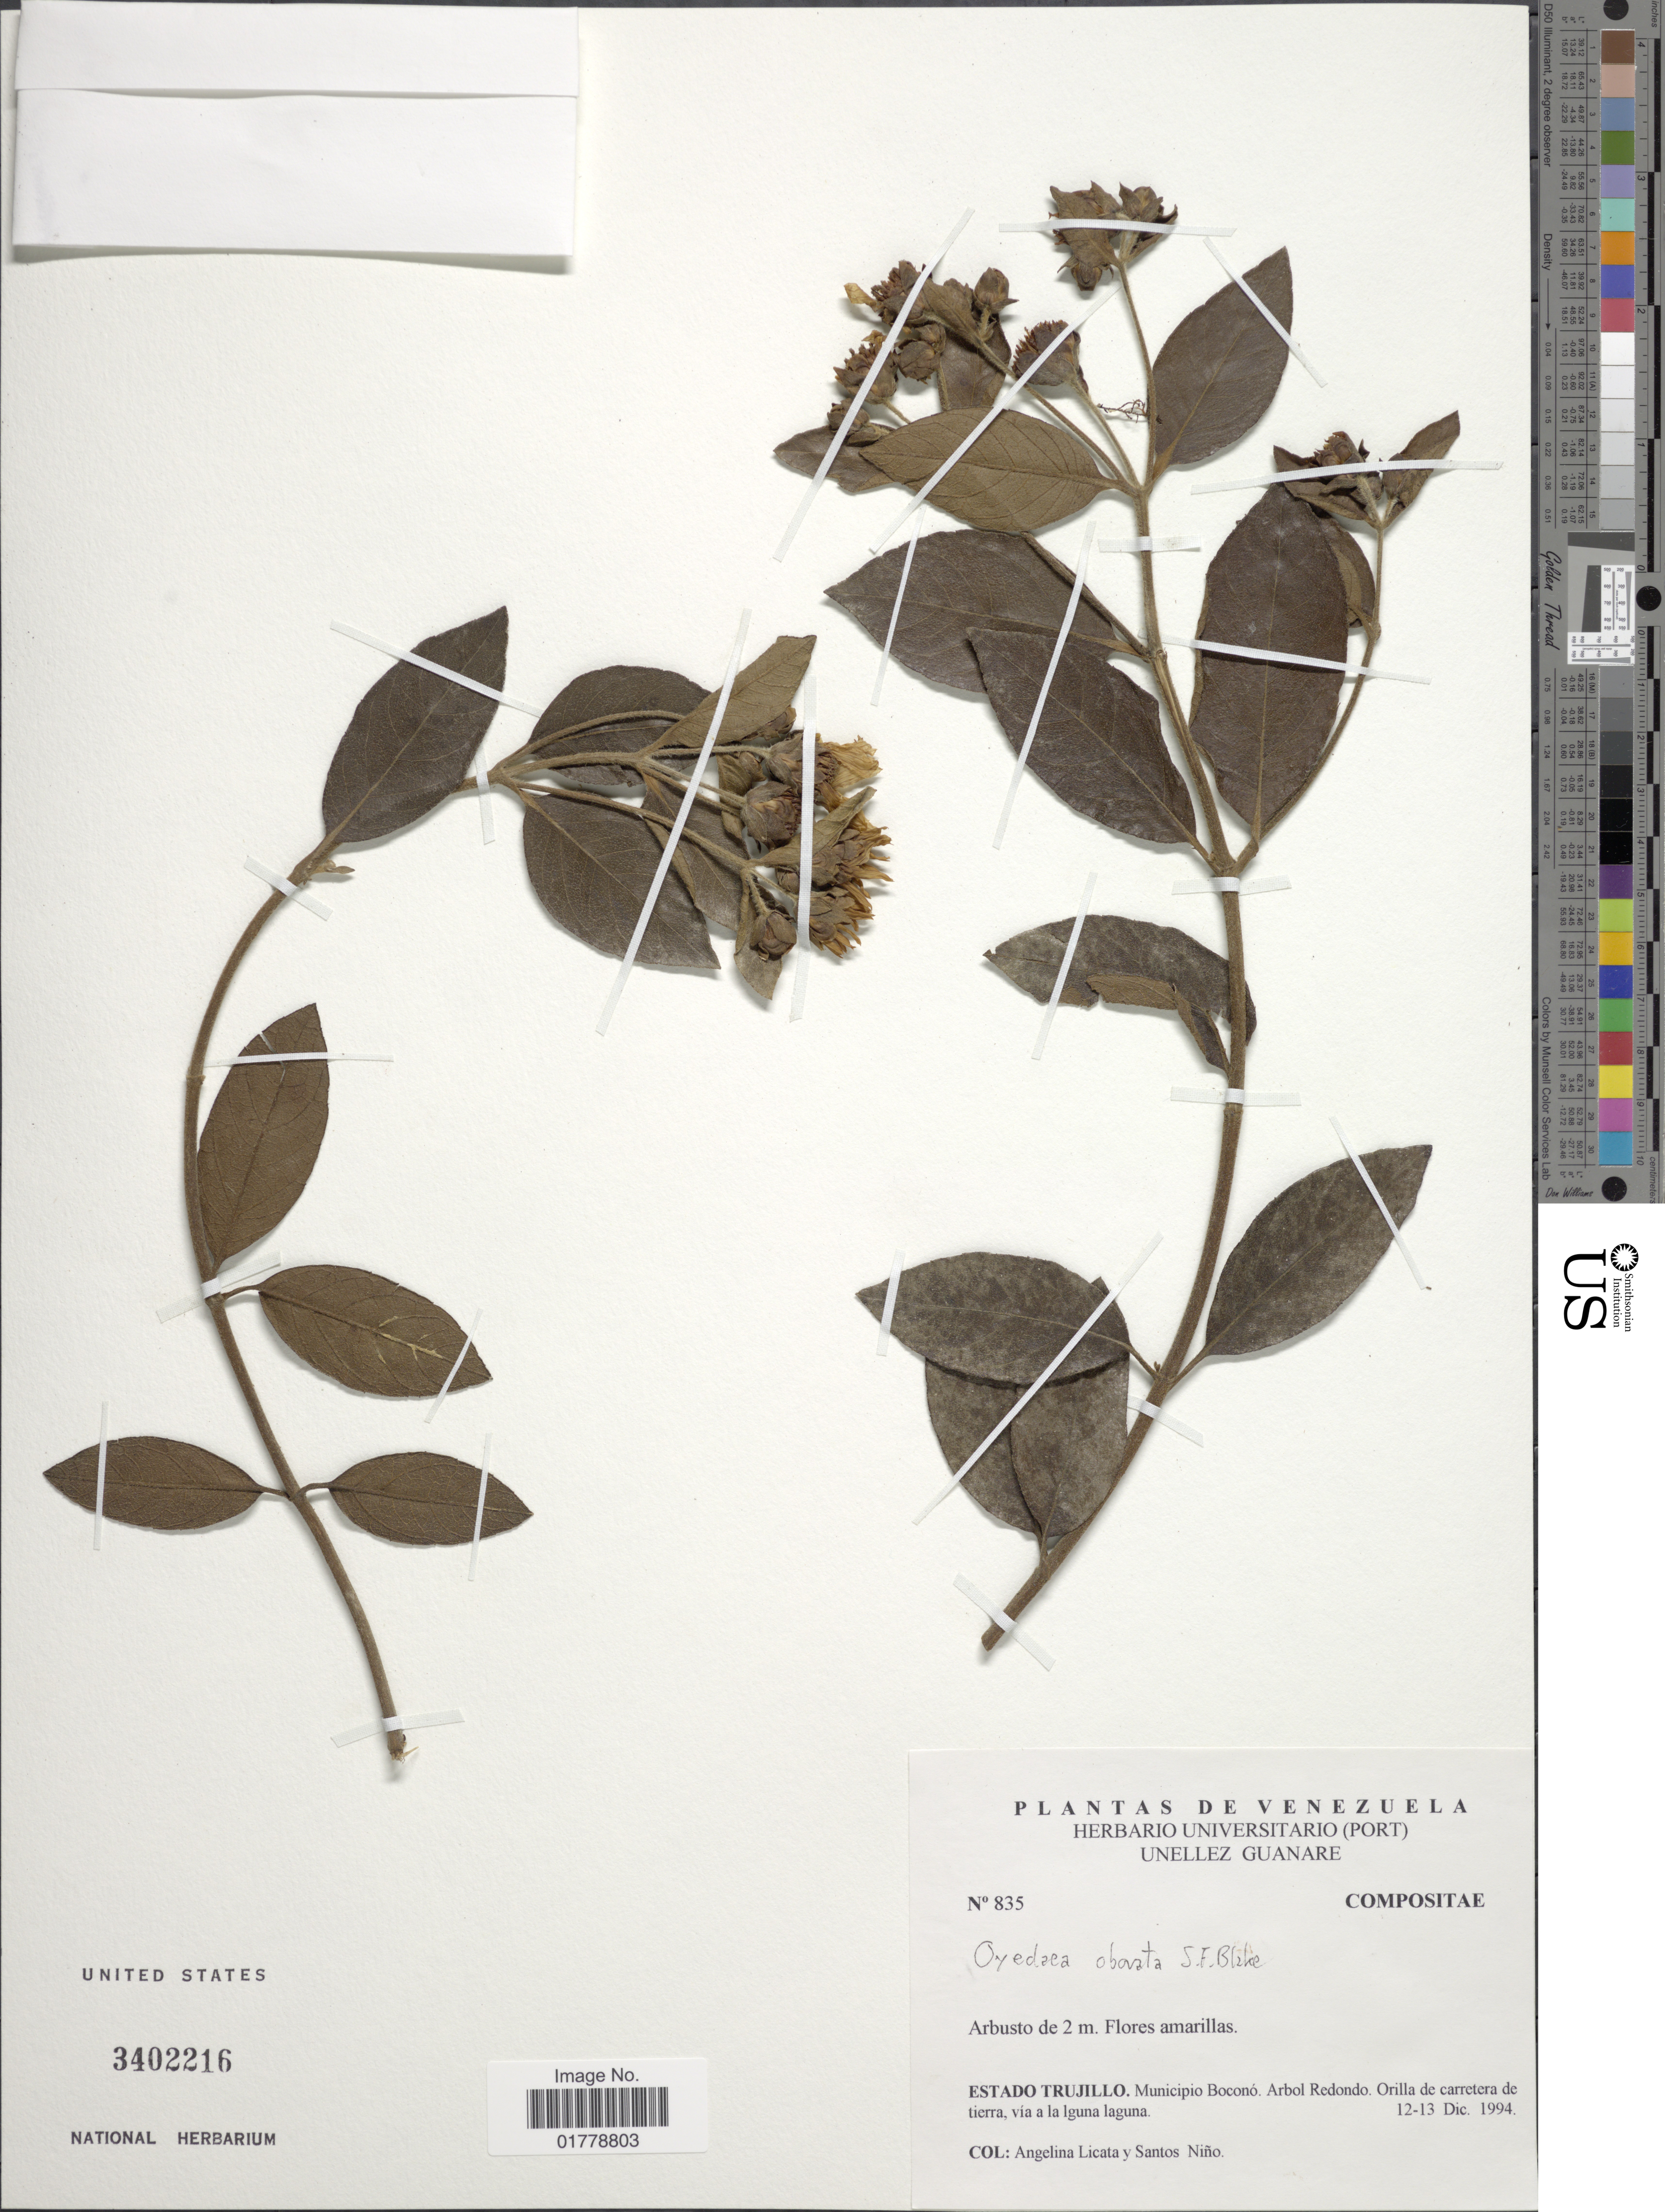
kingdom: Plantae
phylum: Tracheophyta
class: Magnoliopsida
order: Asterales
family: Asteraceae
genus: Oyedaea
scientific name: Oyedaea obovata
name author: S.F. Blake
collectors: A. Licata & S. M. Niño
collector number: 835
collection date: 1994-12-12/1994-12-13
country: Venezuela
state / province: Trujillo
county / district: Boconó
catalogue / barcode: US 3402216